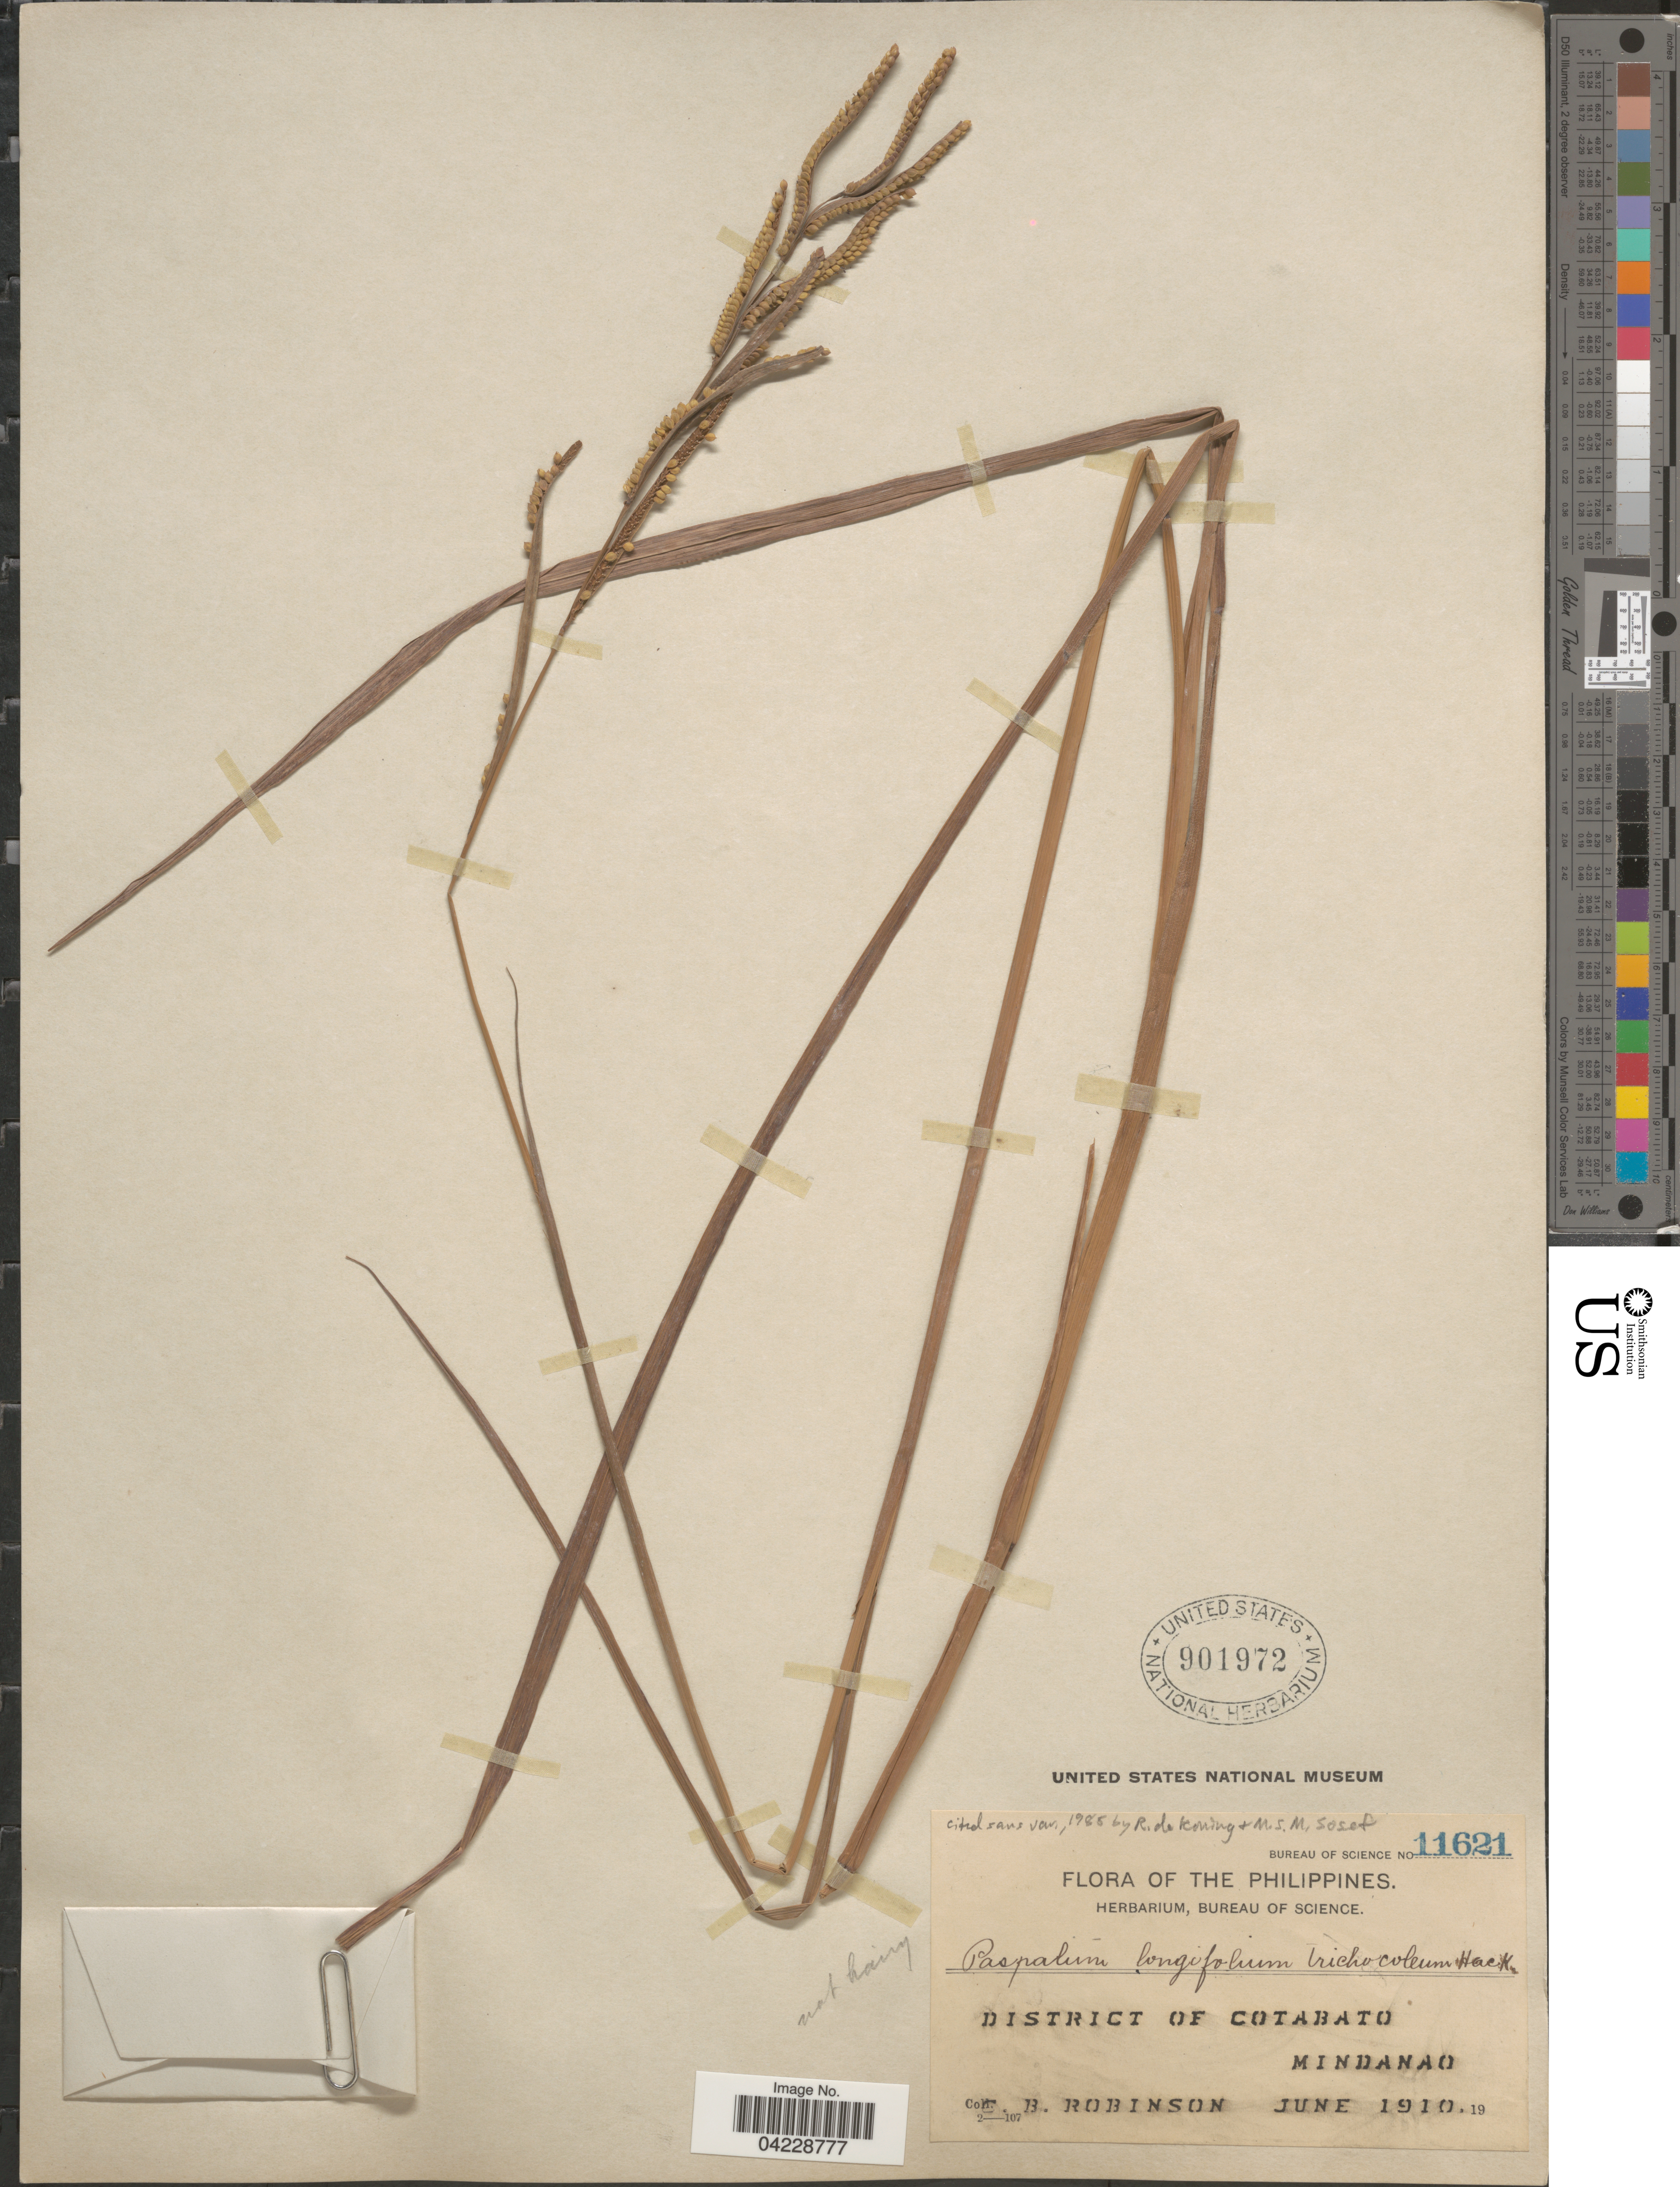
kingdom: Plantae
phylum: Tracheophyta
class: Liliopsida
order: Poales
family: Poaceae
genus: Paspalum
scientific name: Paspalum longifolium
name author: Roxb.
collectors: C. Robinson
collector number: Bureau of Science 11621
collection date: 1910-06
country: Philippines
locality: District of Cotabato. Mindanao.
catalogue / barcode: US 901972